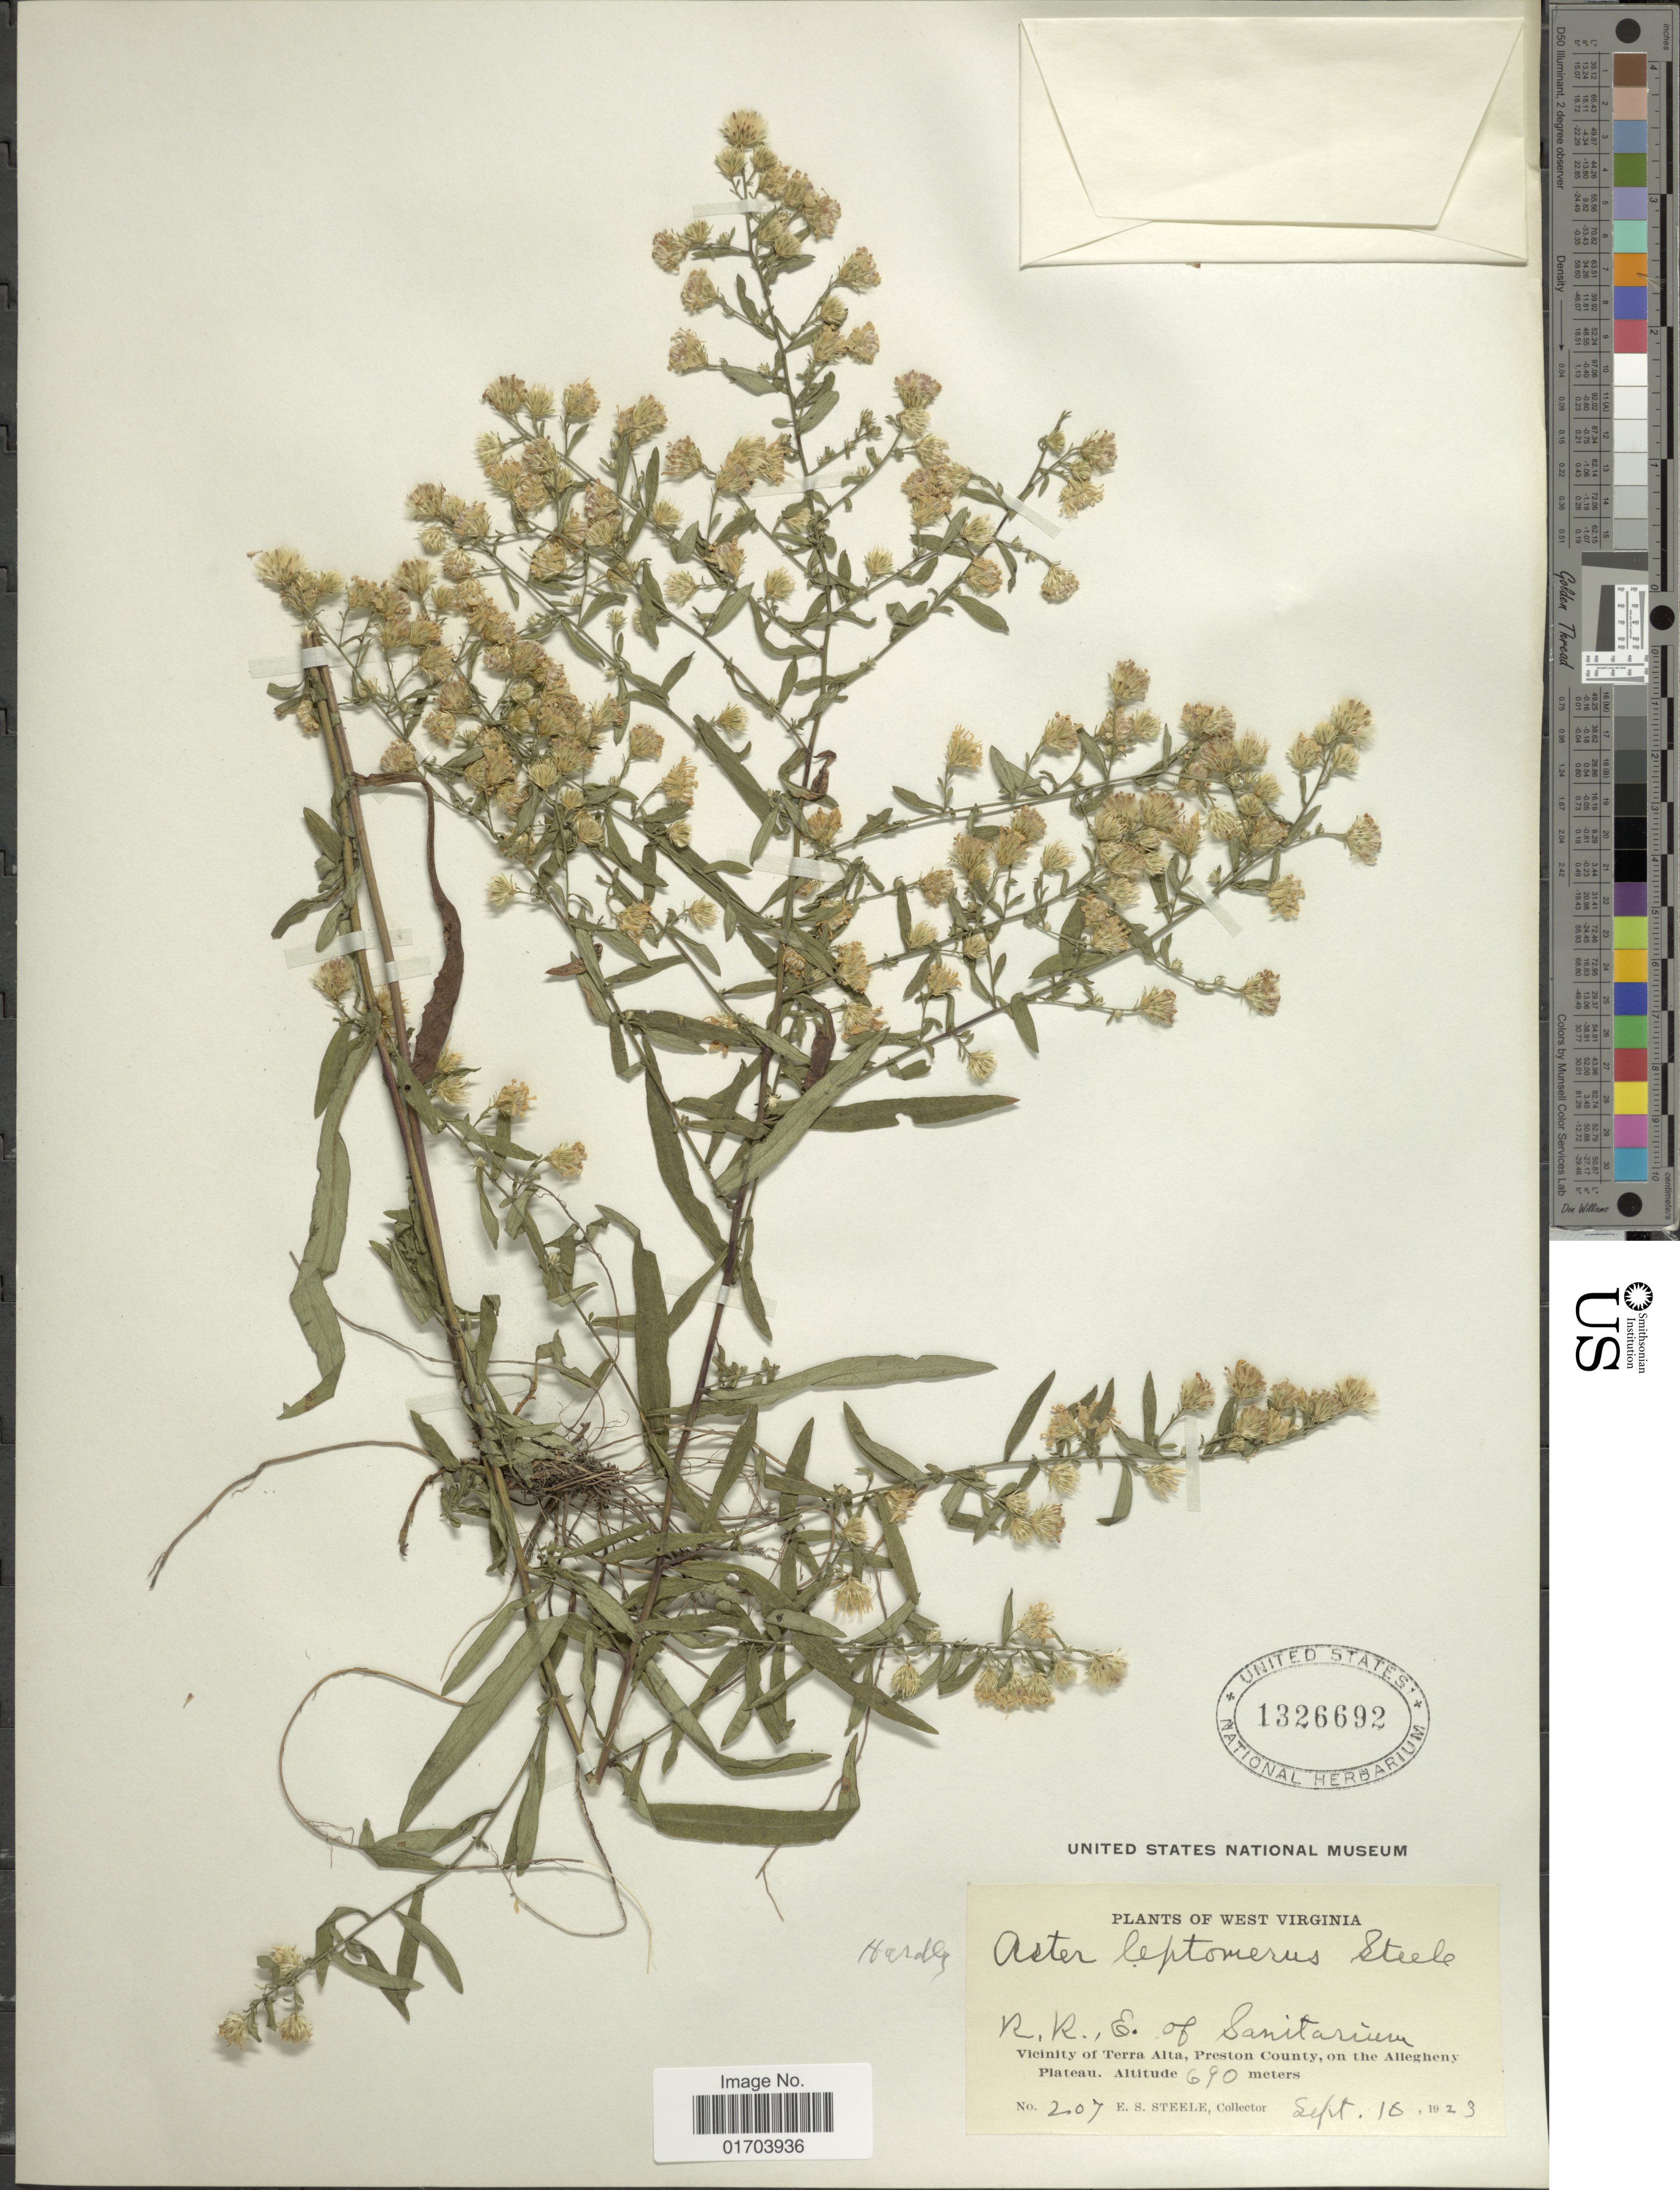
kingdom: Plantae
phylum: Tracheophyta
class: Magnoliopsida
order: Asterales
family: Asteraceae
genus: Aster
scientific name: Aster callicalyx E.S. Steele sp. nov. ined.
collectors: E. Steele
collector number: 207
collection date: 1923-09-10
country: United States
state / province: West Virginia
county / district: Preston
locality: R.R., E of Sanitarium, Vicinity of Terra Alta, Preston County, on the Allegheny Plateau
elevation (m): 690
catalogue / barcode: US 1326692